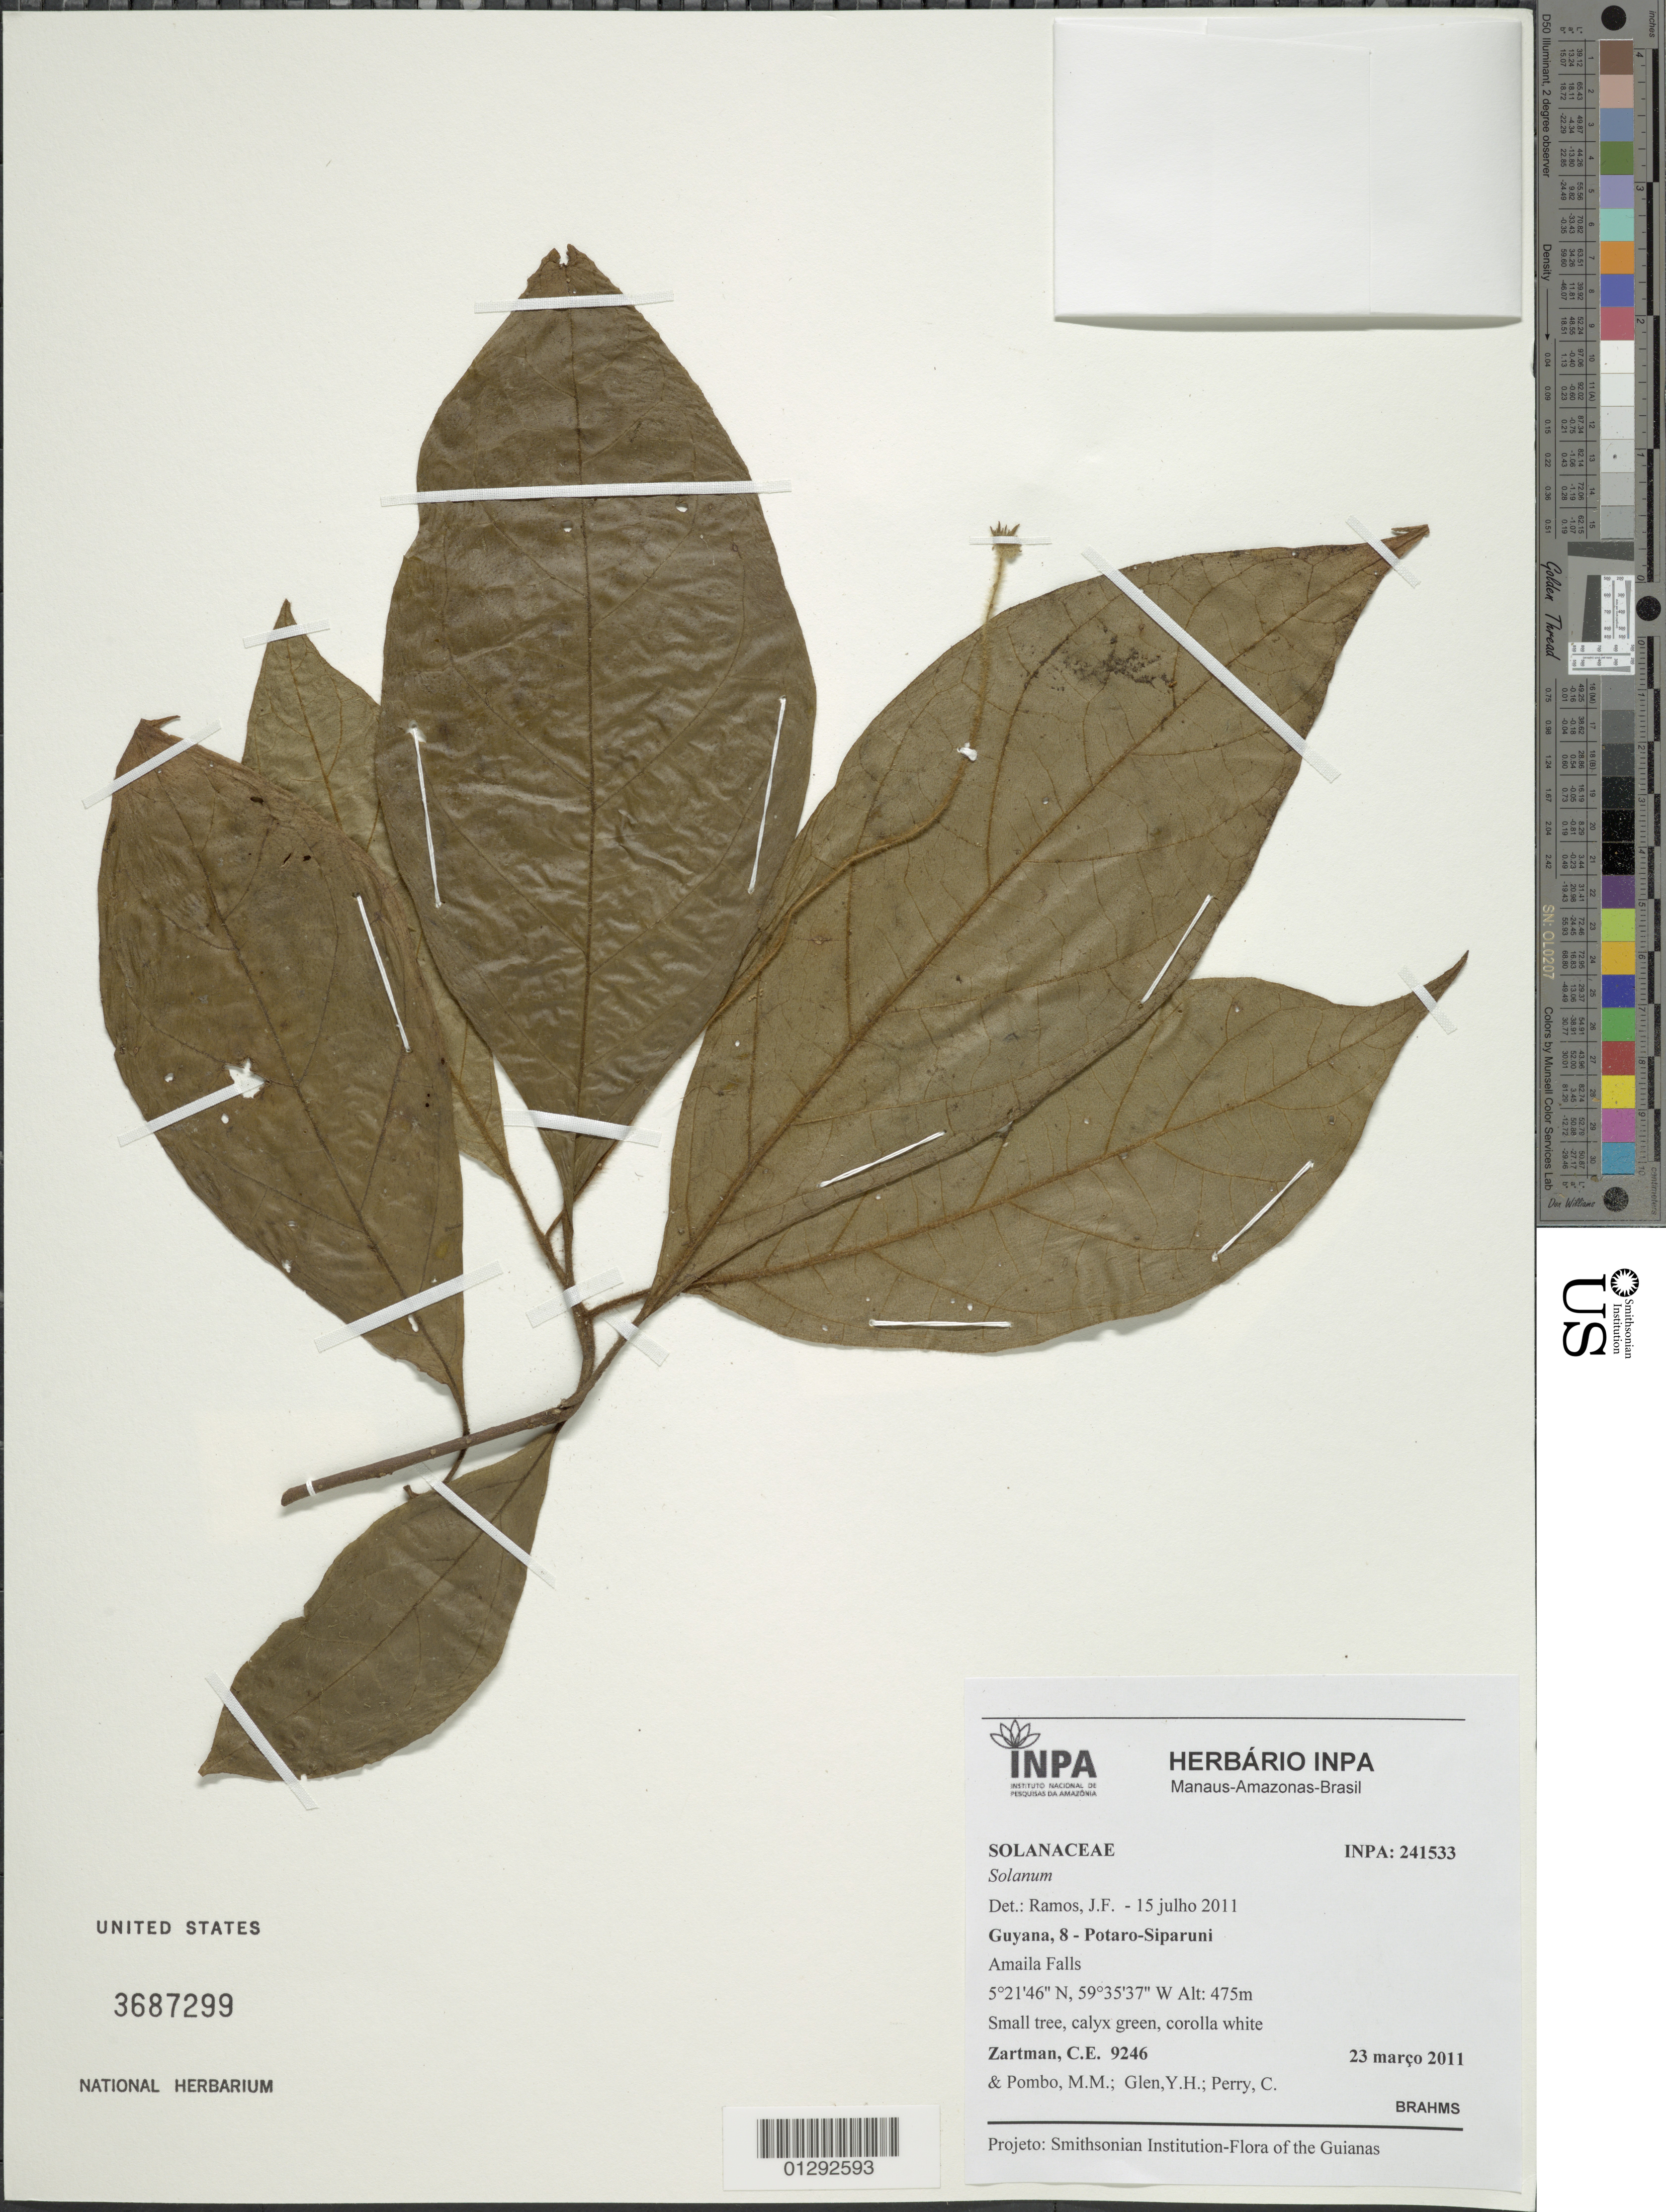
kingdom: Plantae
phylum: Tracheophyta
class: Magnoliopsida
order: Solanales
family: Solanaceae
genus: Solanum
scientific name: Solanum sp.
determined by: Ramos, J. F.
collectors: C. Zartman, M. Pombo, Y. Glen & C. Perry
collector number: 475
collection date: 2011-03-23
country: Guyana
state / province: Potaro-Siparuni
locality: Amaila Falls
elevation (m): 475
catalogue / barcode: US 3687299